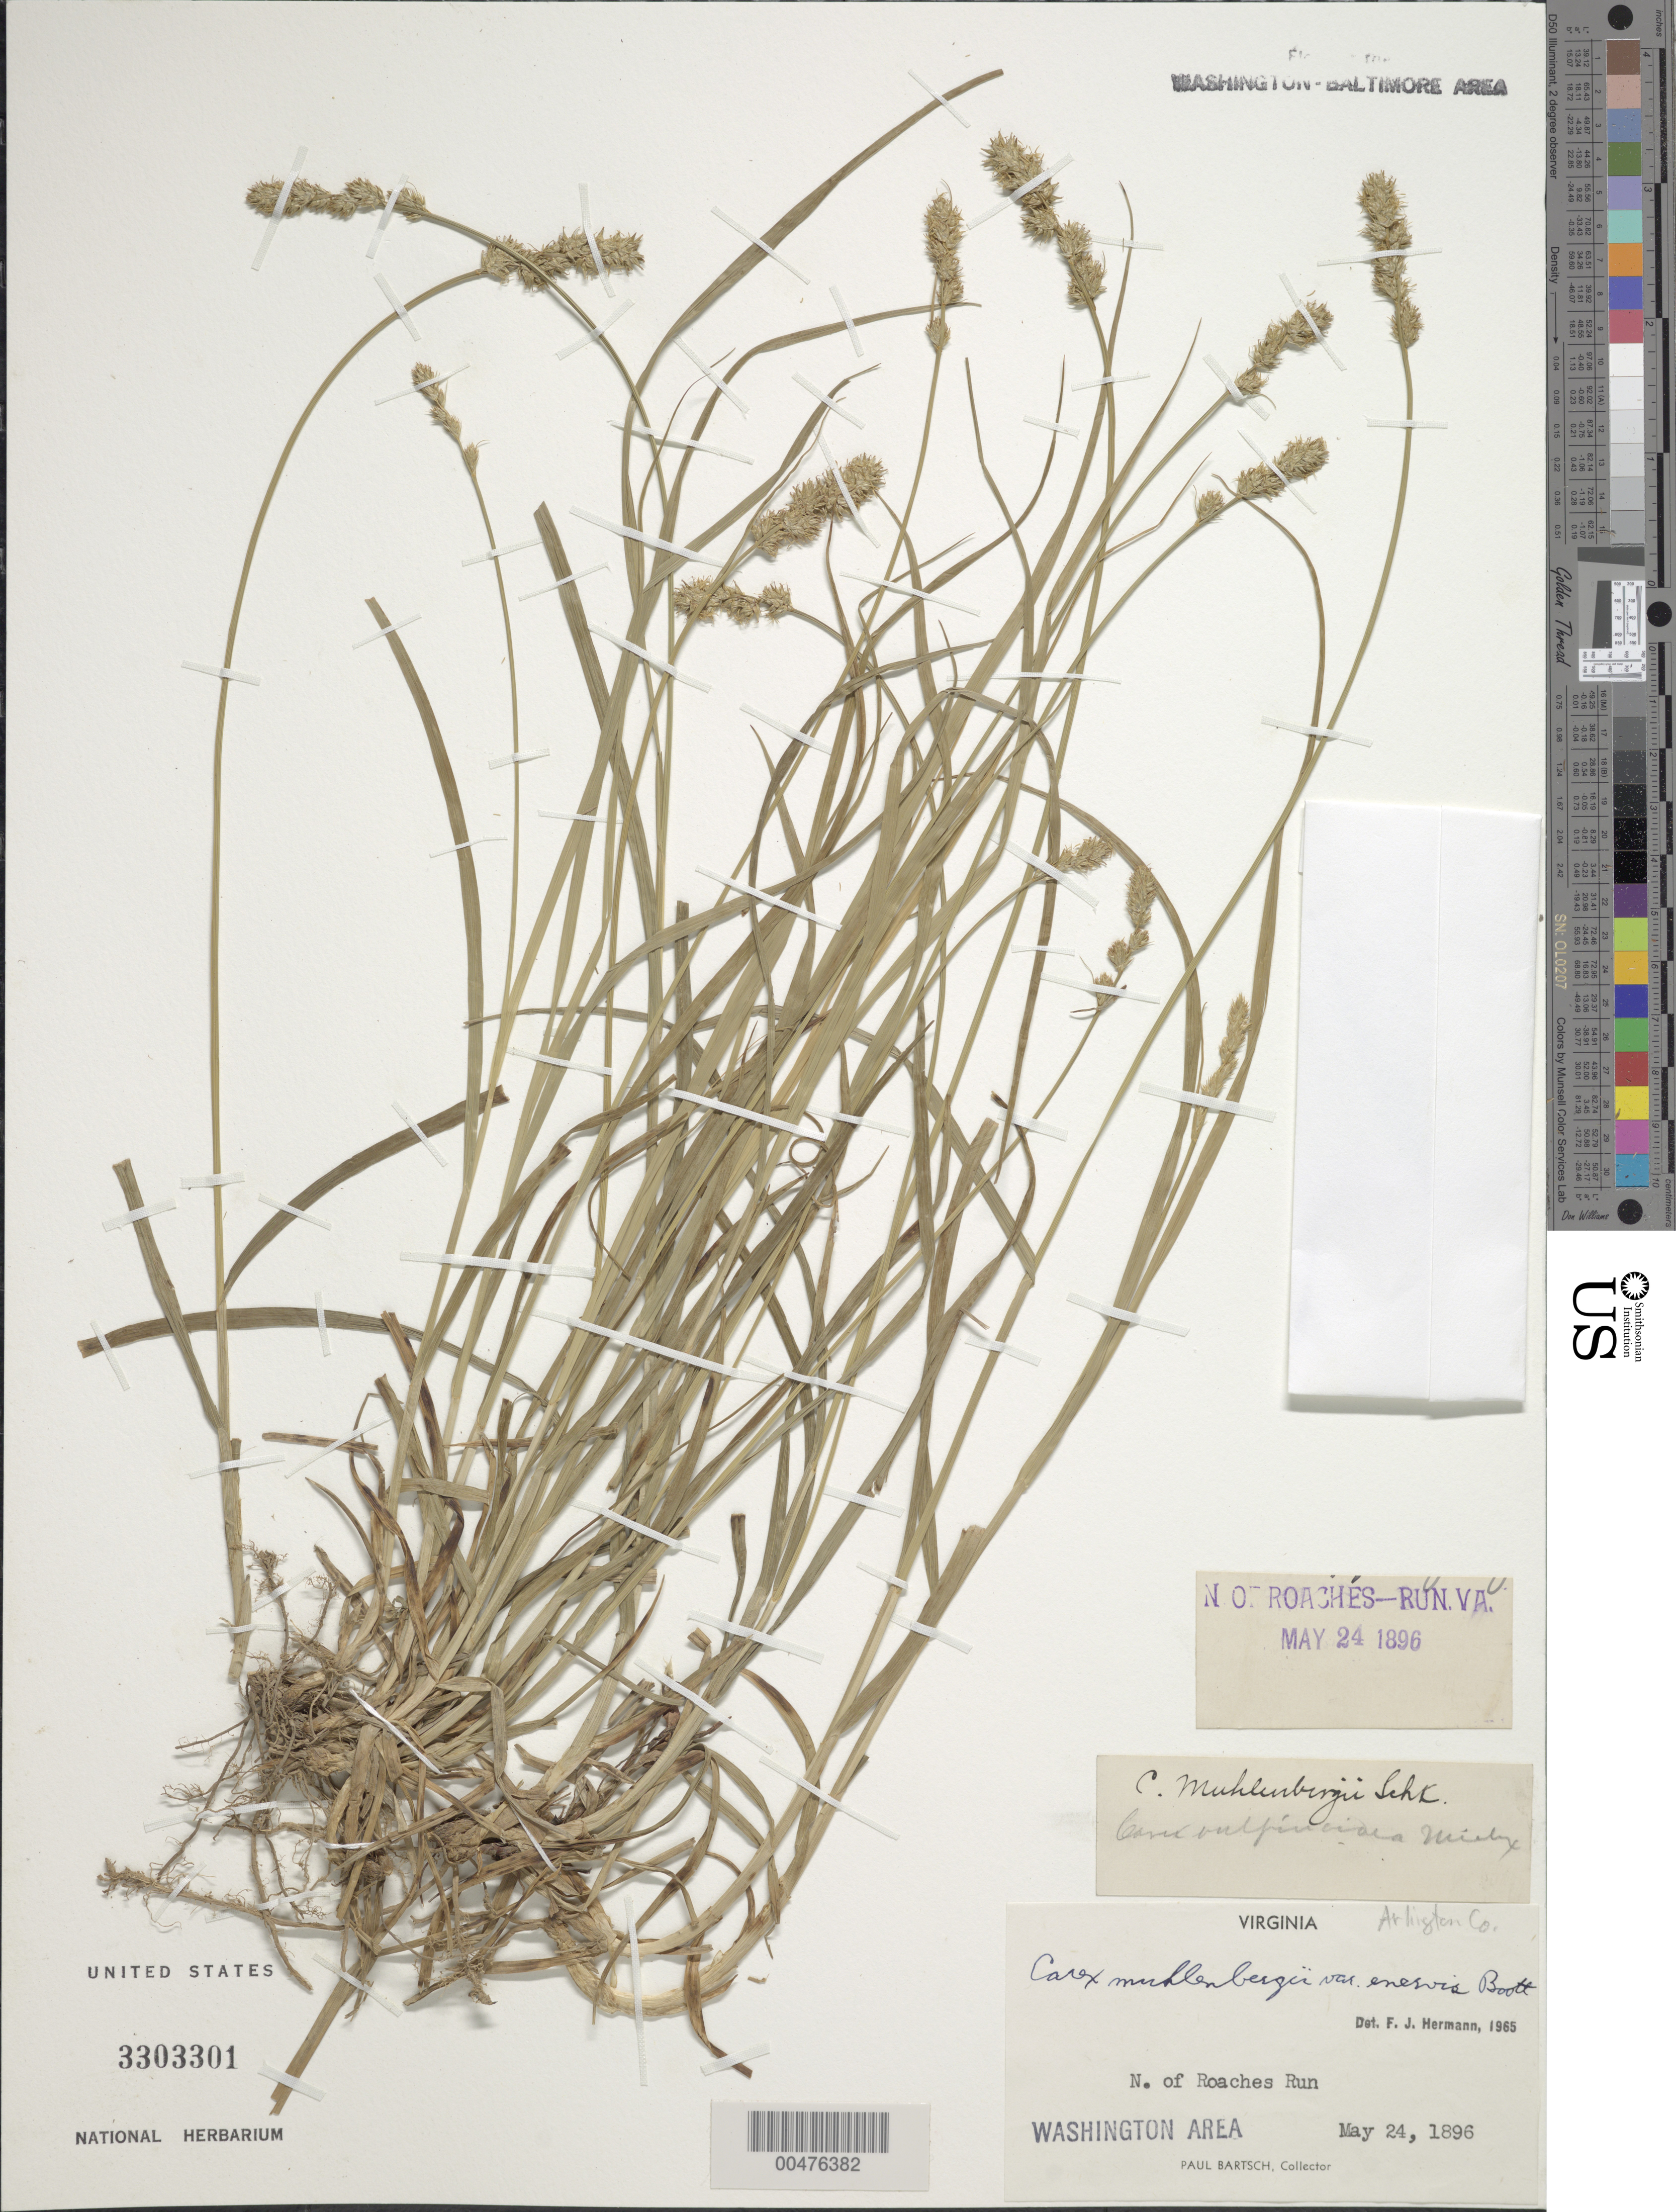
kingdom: Plantae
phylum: Tracheophyta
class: Liliopsida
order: Poales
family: Cyperaceae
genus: Carex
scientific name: Carex muehlenbergii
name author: Willd.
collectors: P. Bartsch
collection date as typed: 24 May 1896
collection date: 1896-05-24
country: United States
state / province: Virginia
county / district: Arlington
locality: N of Roaches Run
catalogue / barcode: US 3303301